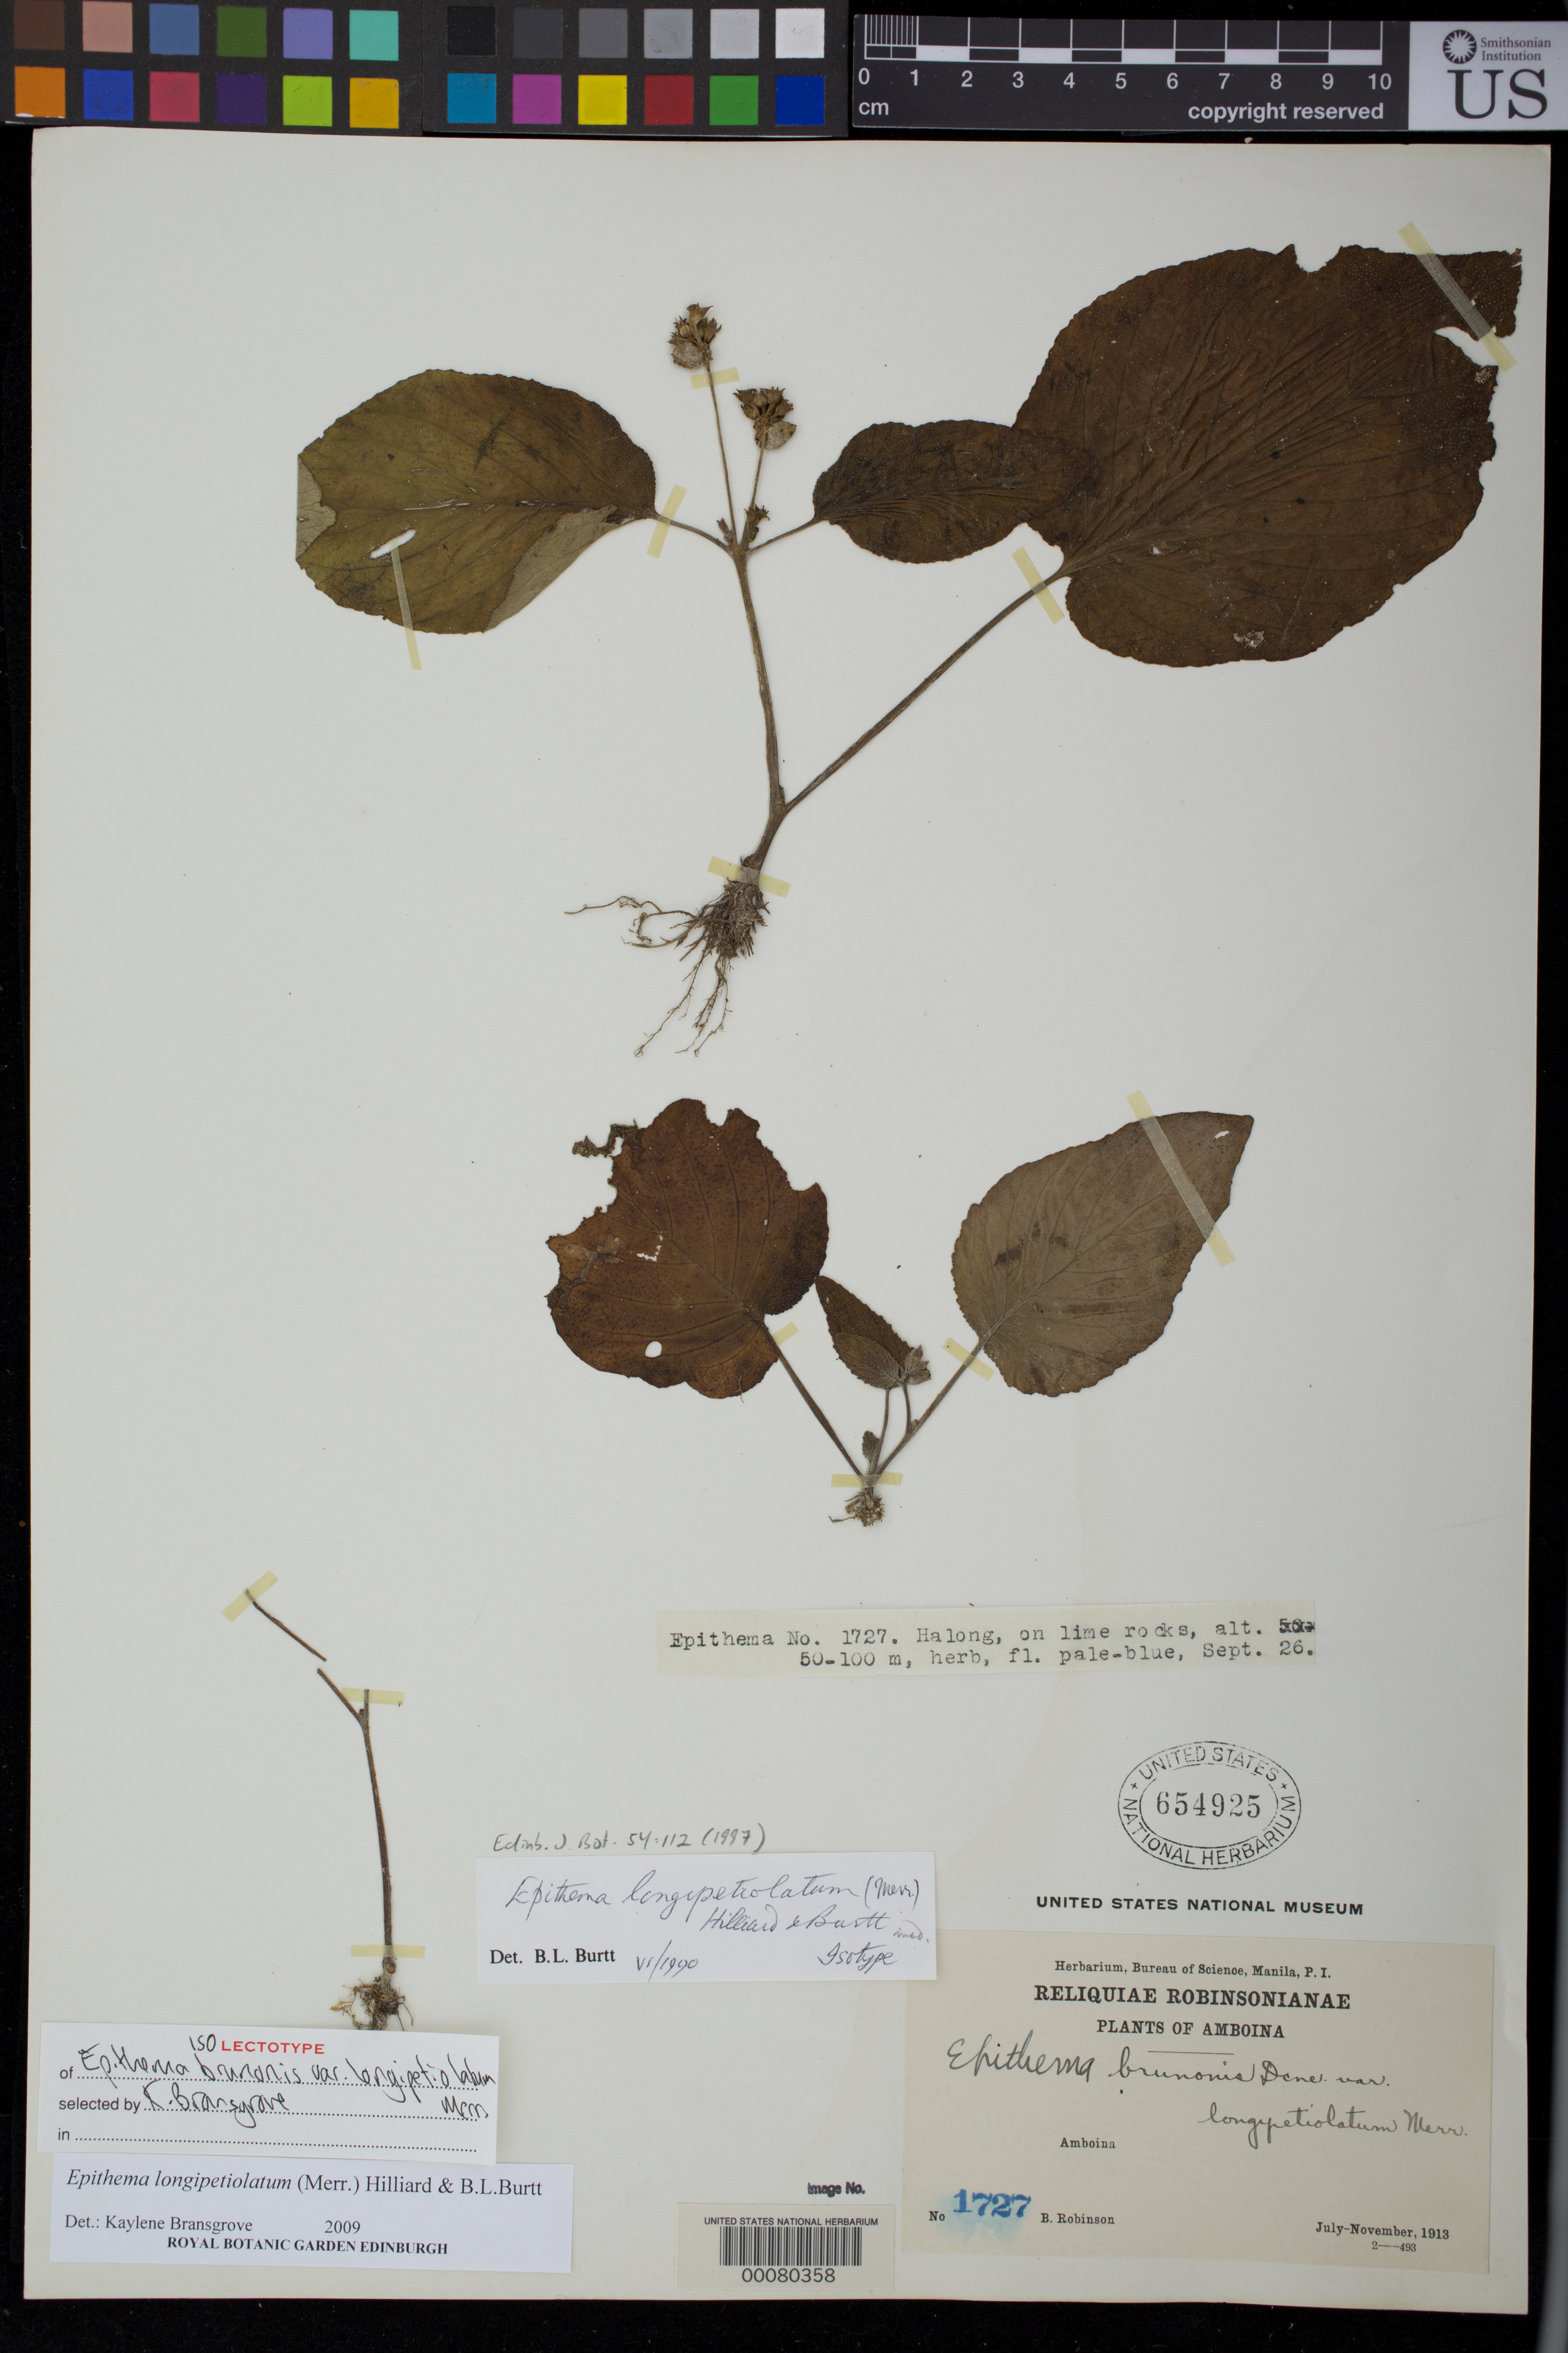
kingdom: Plantae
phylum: Tracheophyta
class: Magnoliopsida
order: Lamiales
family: Gesneriaceae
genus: Epithema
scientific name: Epithema brunonis var. longipetiolatum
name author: Merr.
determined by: Burtt, B. L.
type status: Isotype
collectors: B. Robinson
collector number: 1727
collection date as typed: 26 Sep 1913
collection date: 1913-09-26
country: Indonesia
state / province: Maluku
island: Amboina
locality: Halong.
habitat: On lime rocks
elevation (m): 50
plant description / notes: Reliquiae Robinsonianae.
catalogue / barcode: US 654925